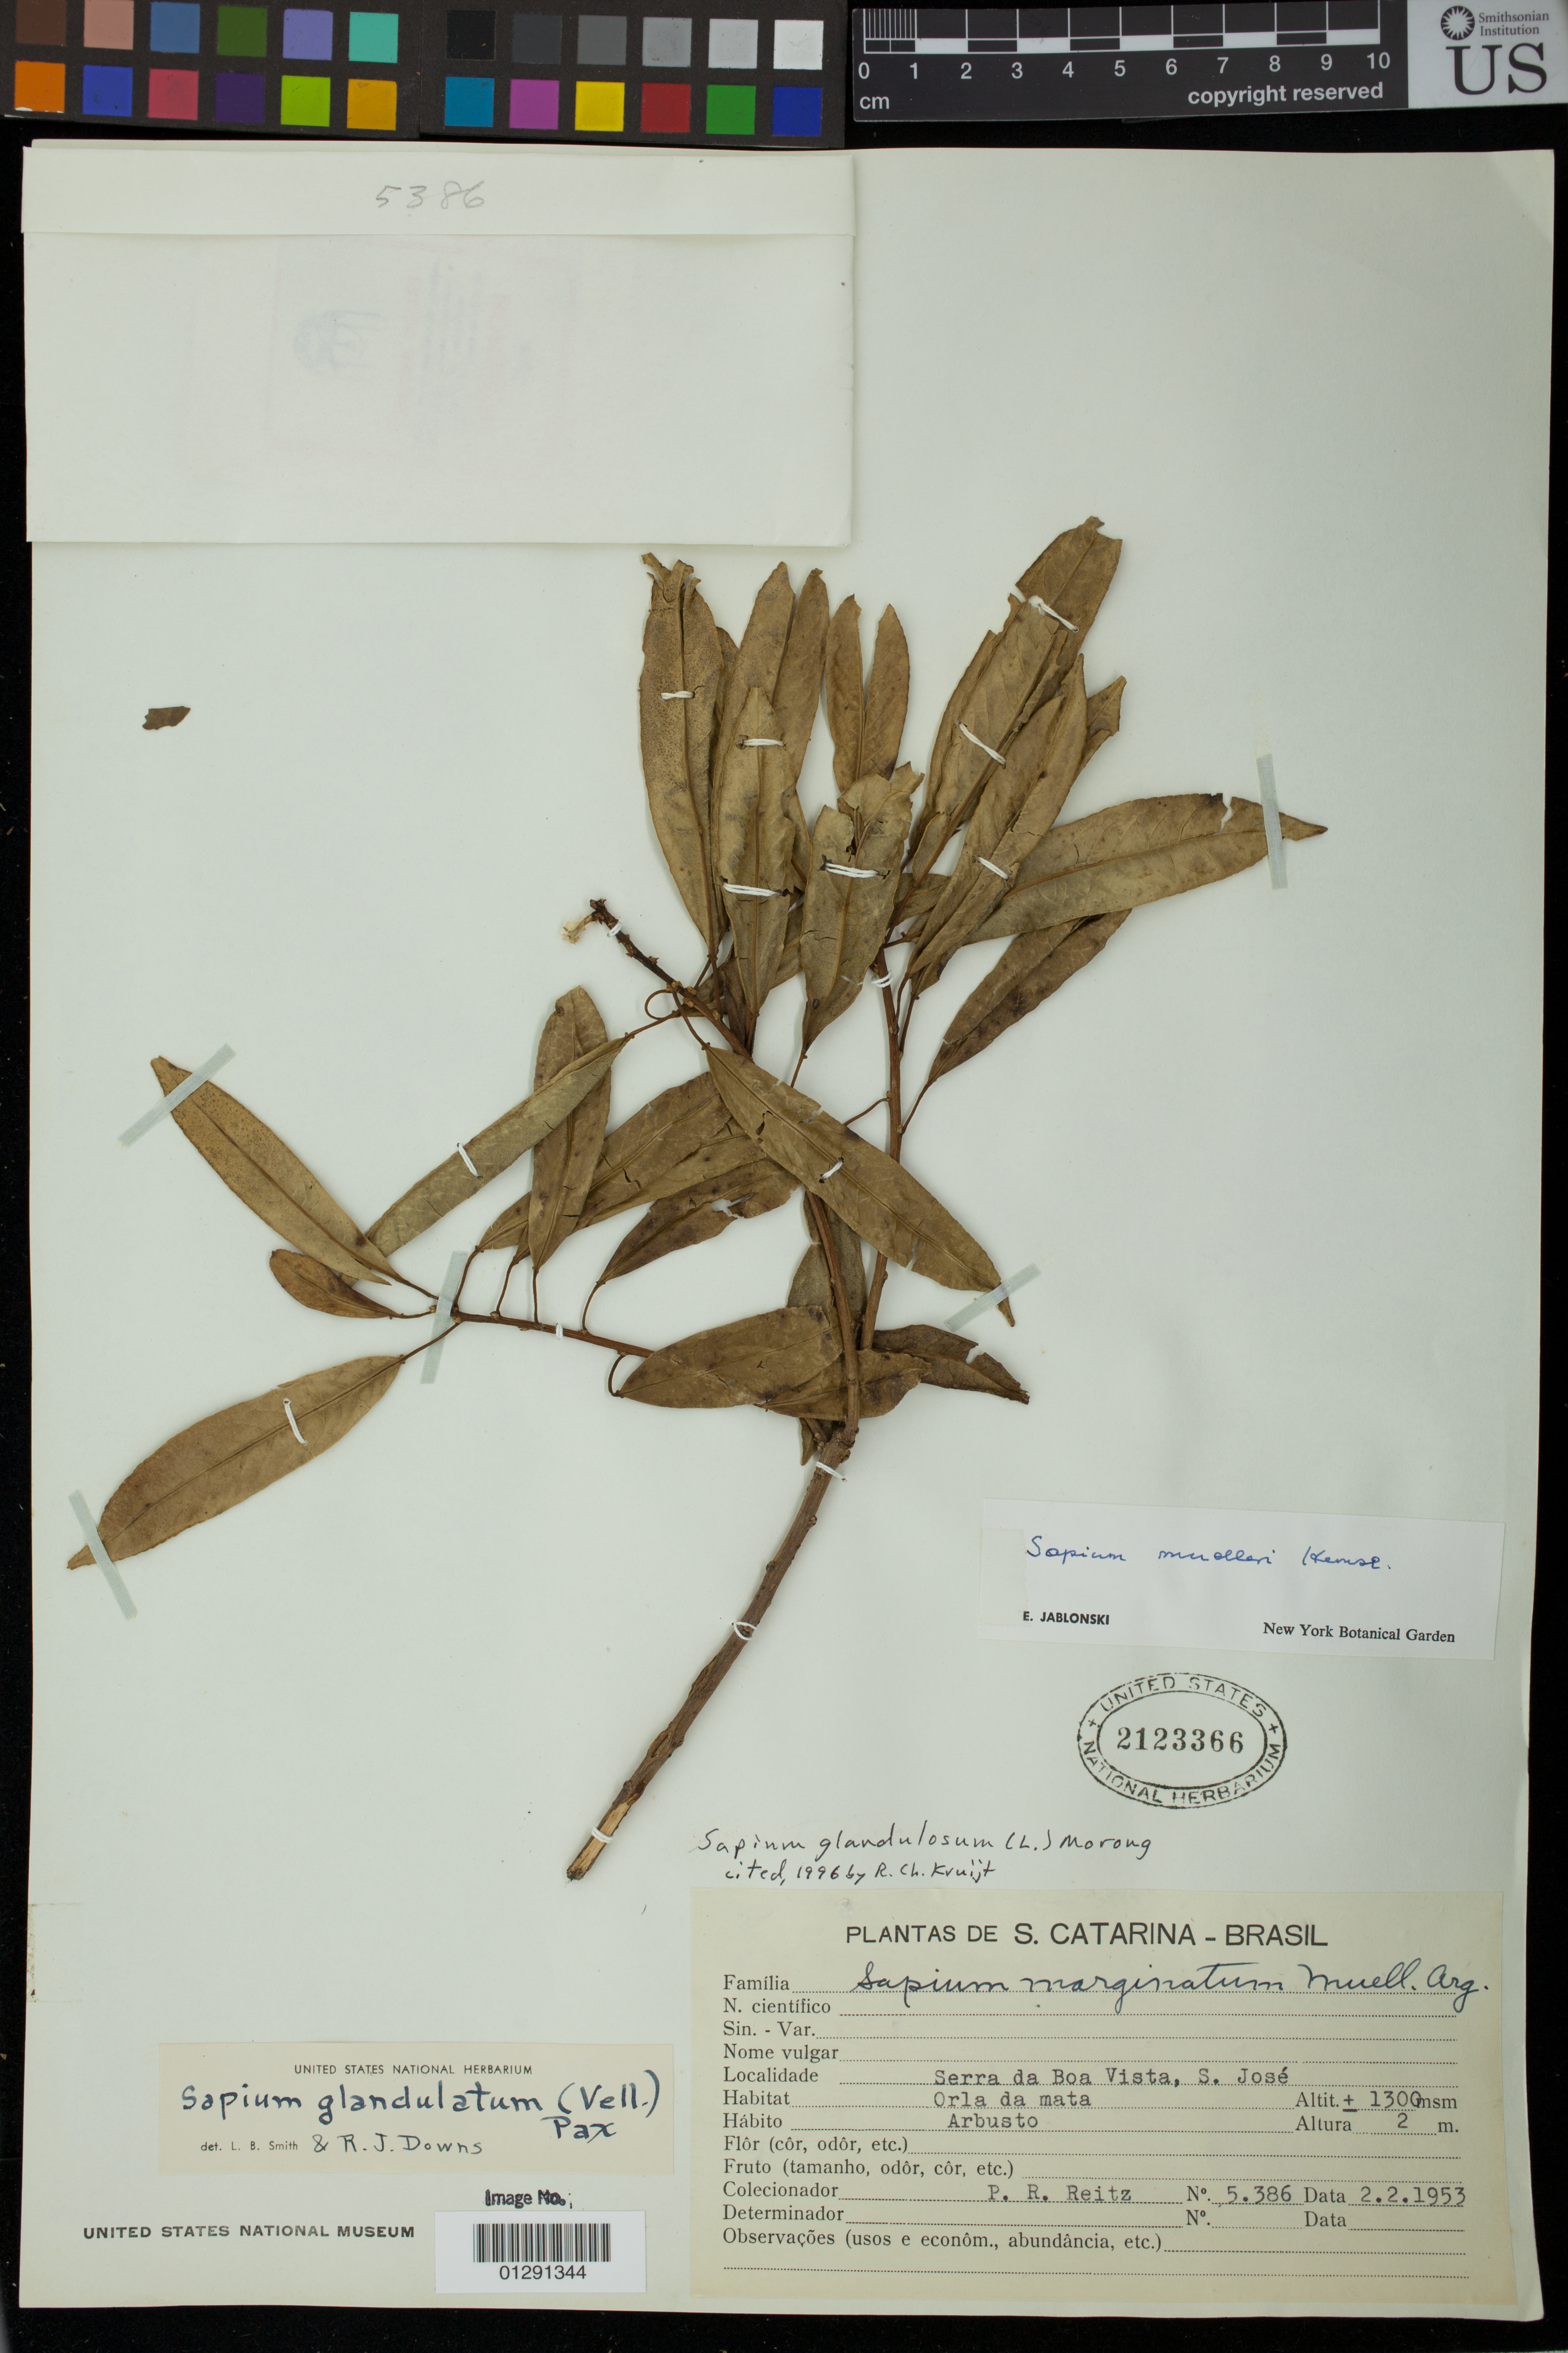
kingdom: Plantae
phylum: Tracheophyta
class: Magnoliopsida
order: Malpighiales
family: Euphorbiaceae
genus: Sapium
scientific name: Sapium glandulatum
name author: (Vell.) Pax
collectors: R. Reitz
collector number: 5.386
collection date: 1953-02-02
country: Brazil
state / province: Santa Catarina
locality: Serra da Boa Vista, S. Jose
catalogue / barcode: US 2123366